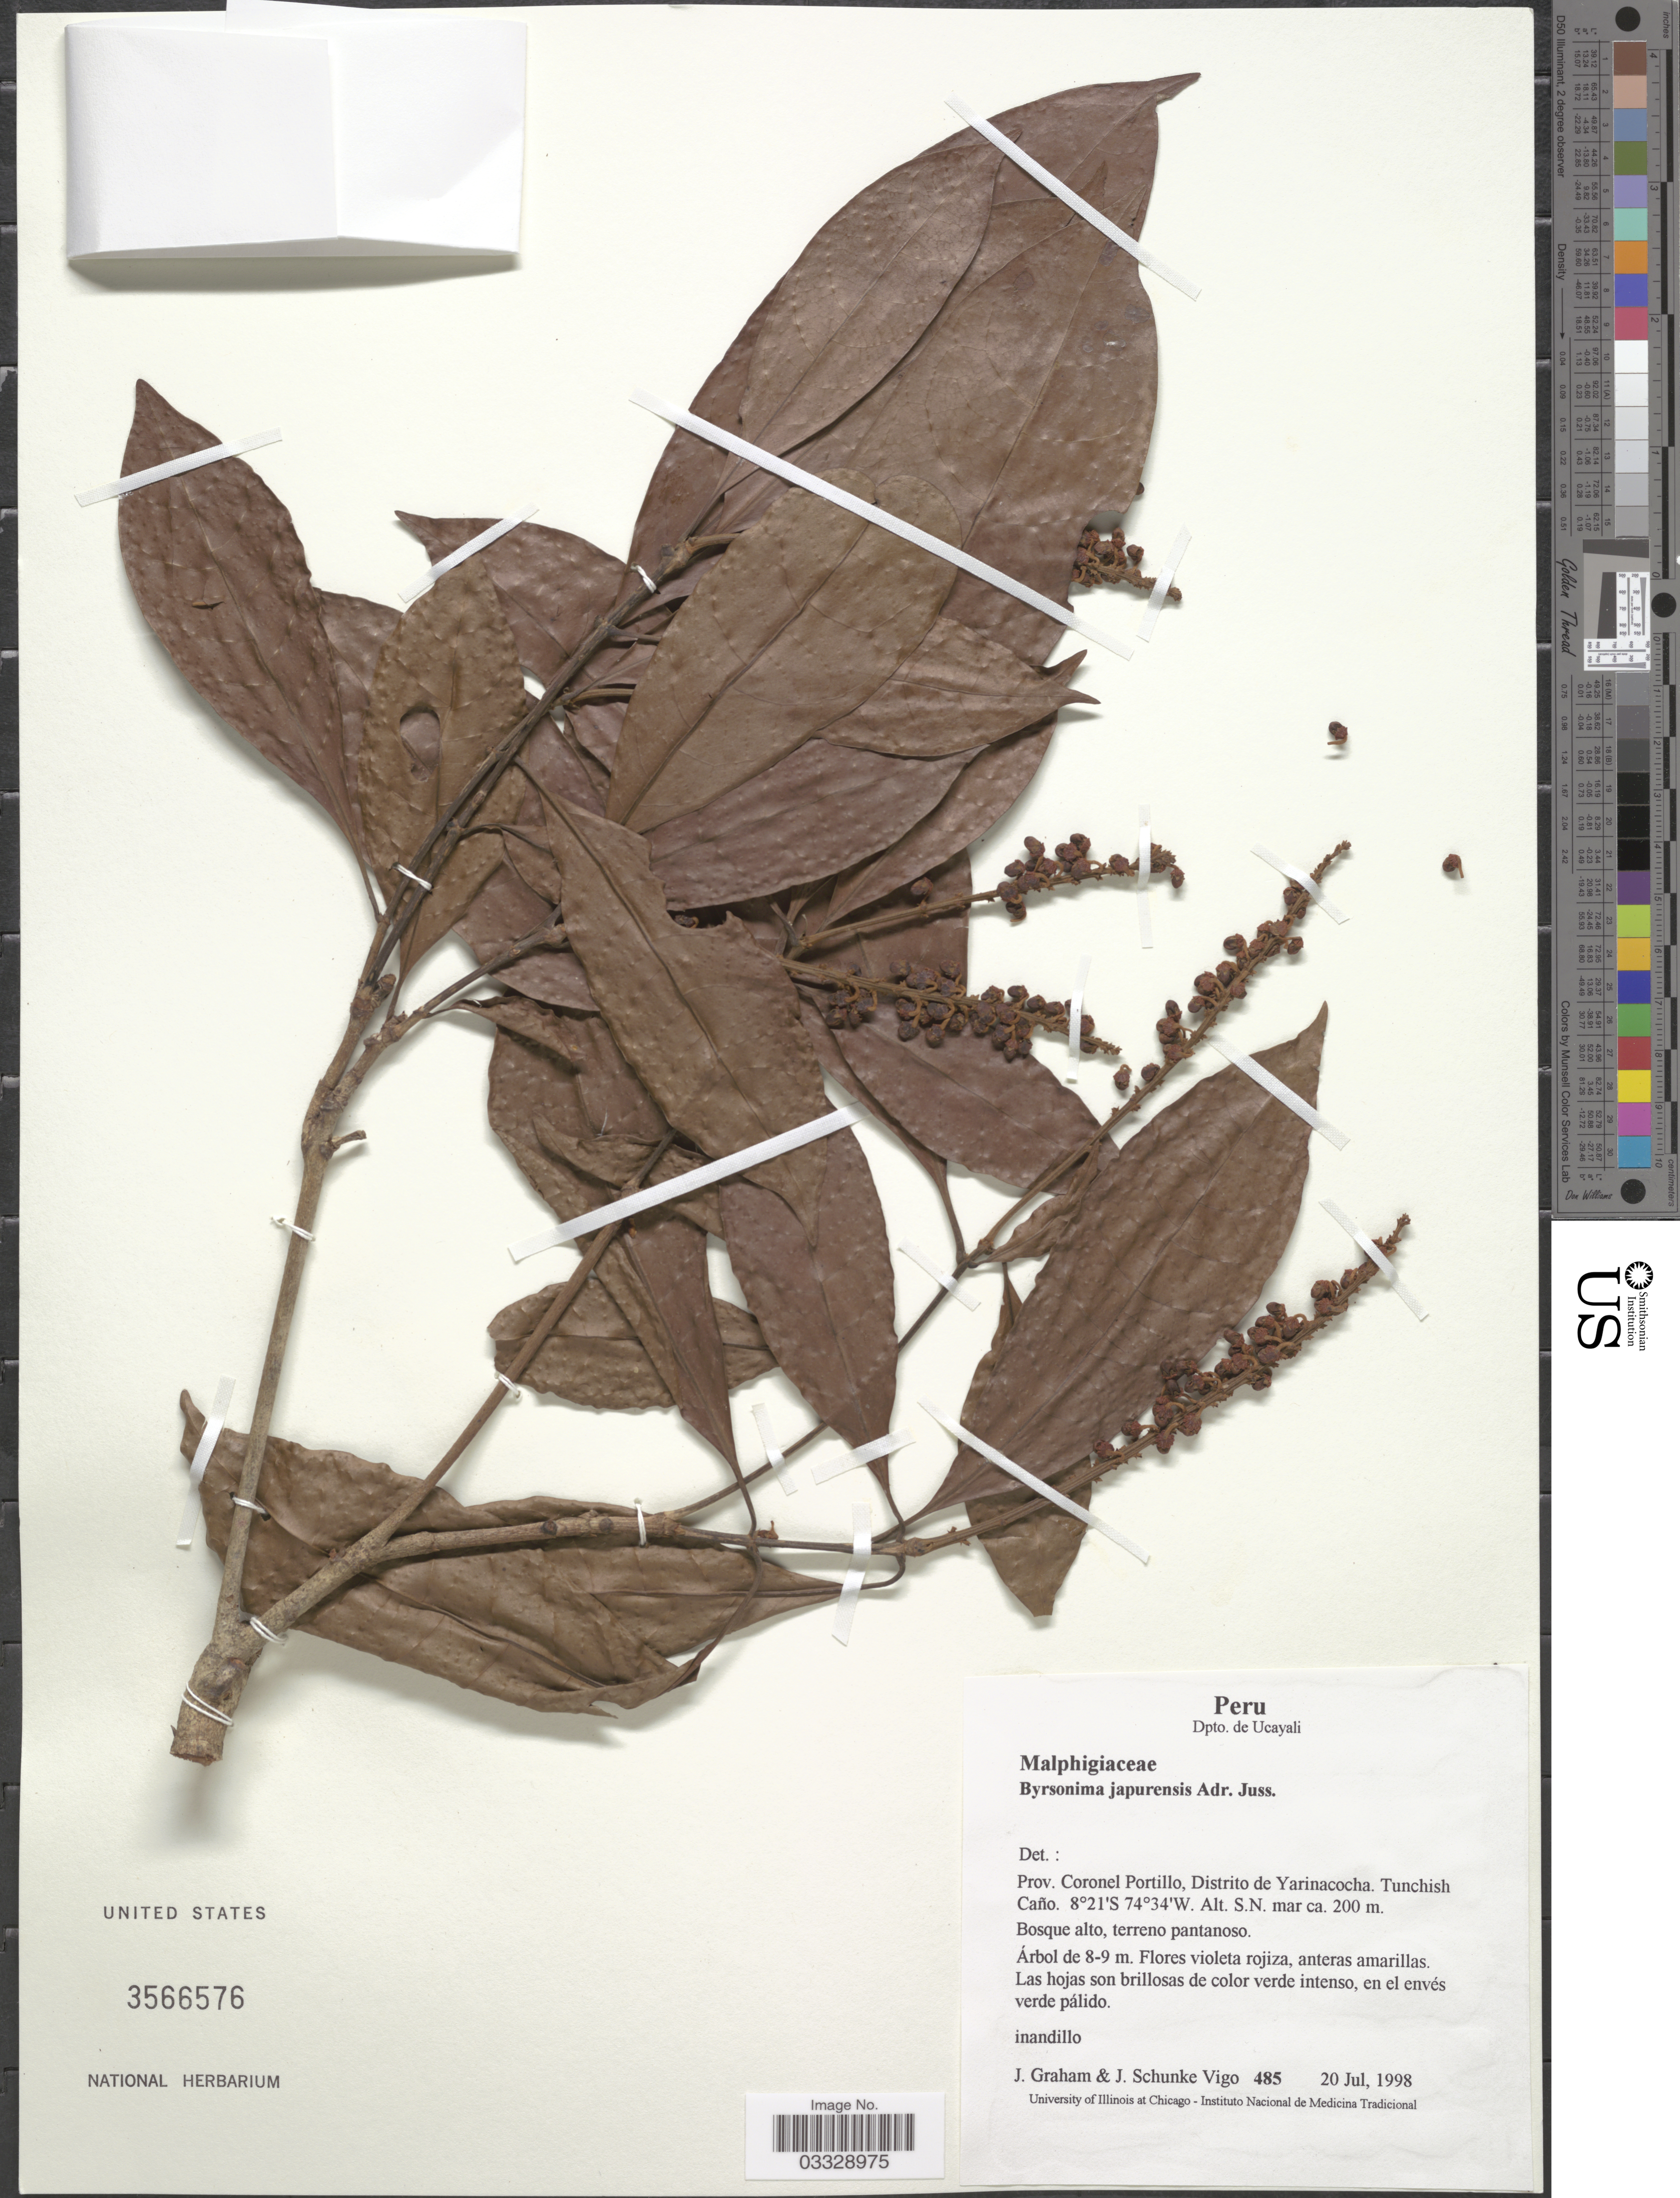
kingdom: Plantae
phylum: Tracheophyta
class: Magnoliopsida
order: Malpighiales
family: Malpighiaceae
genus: Byrsonima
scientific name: Byrsonima japurensis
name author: A. Juss.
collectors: J. Graham & J. Schunke Vigo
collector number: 485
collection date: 1998-07-20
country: Peru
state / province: Ucayali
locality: Dpto. de Ucayali. Prov. Coronel Portillo, Distrito de Yarinacocha. Tunchish Caño.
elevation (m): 200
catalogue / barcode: US 3566576